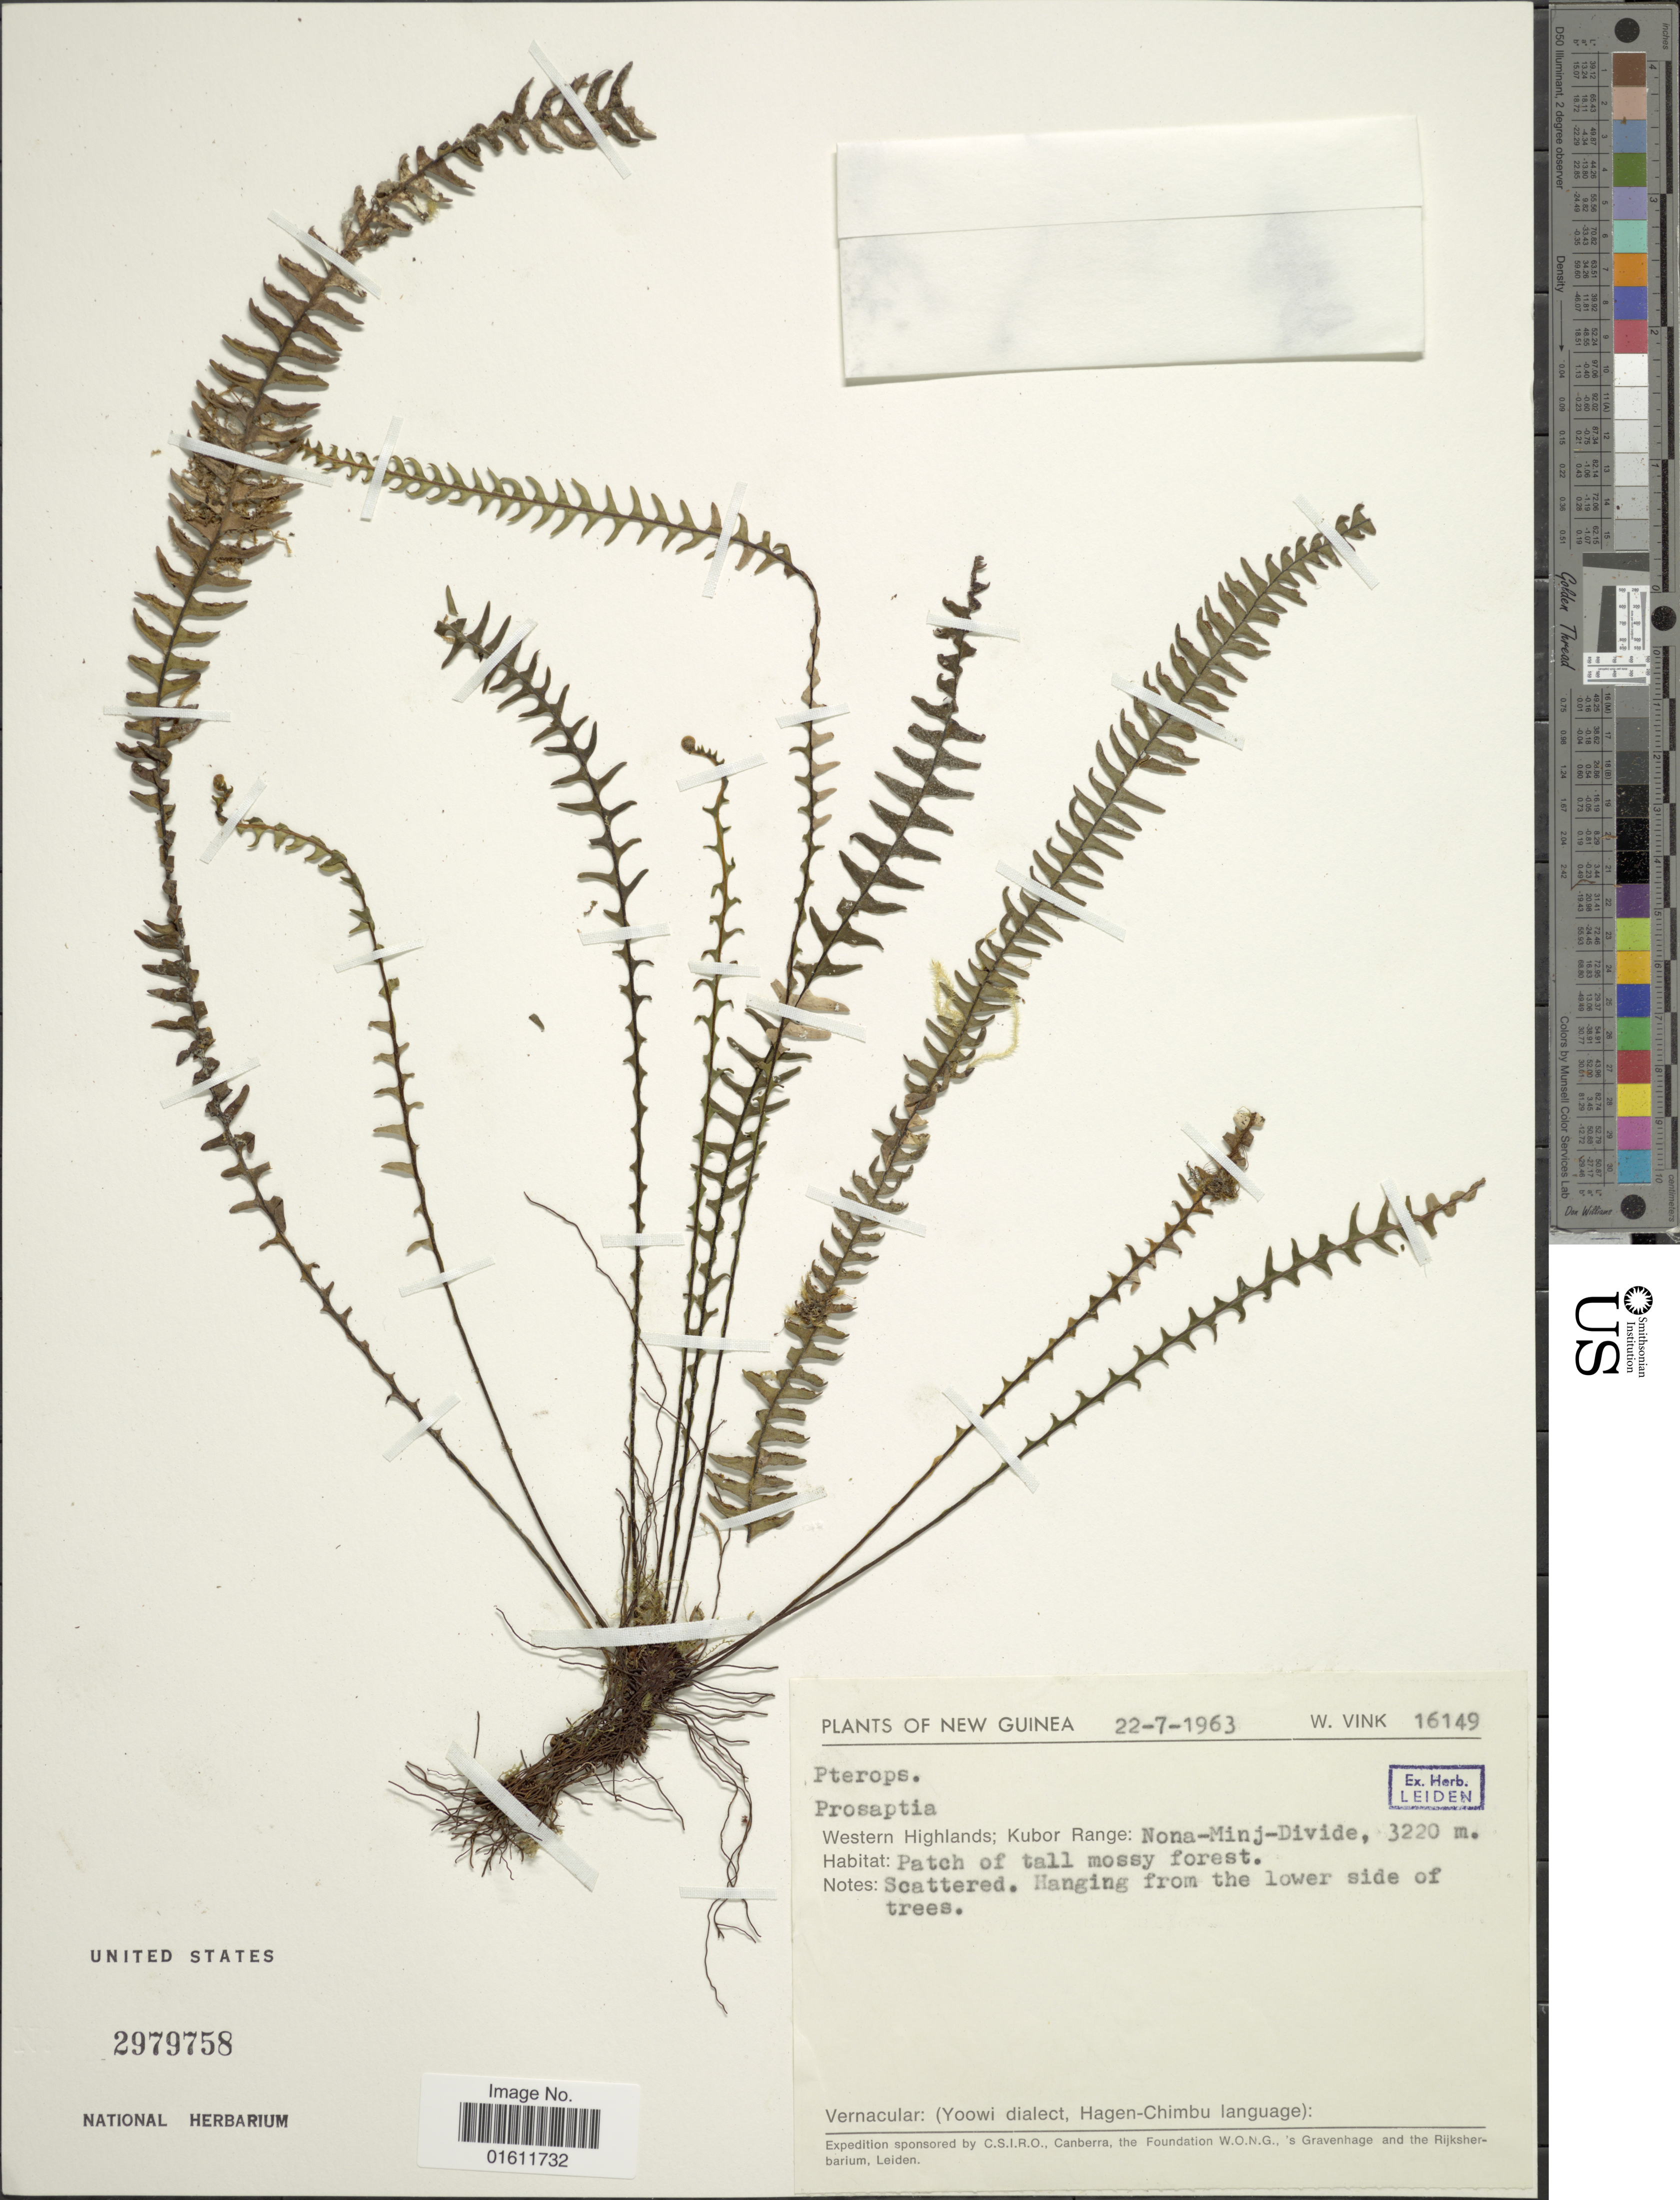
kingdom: Plantae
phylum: Tracheophyta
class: Polypodiopsida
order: Polypodiales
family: Polypodiaceae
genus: Prosaptia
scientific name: Prosaptia sp.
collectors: W. Vink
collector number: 16149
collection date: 1963-07-22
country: Papua New Guinea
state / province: Western Highlands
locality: Kubor Range: Nona-Minj-Divide.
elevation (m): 3220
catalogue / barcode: US 2979758